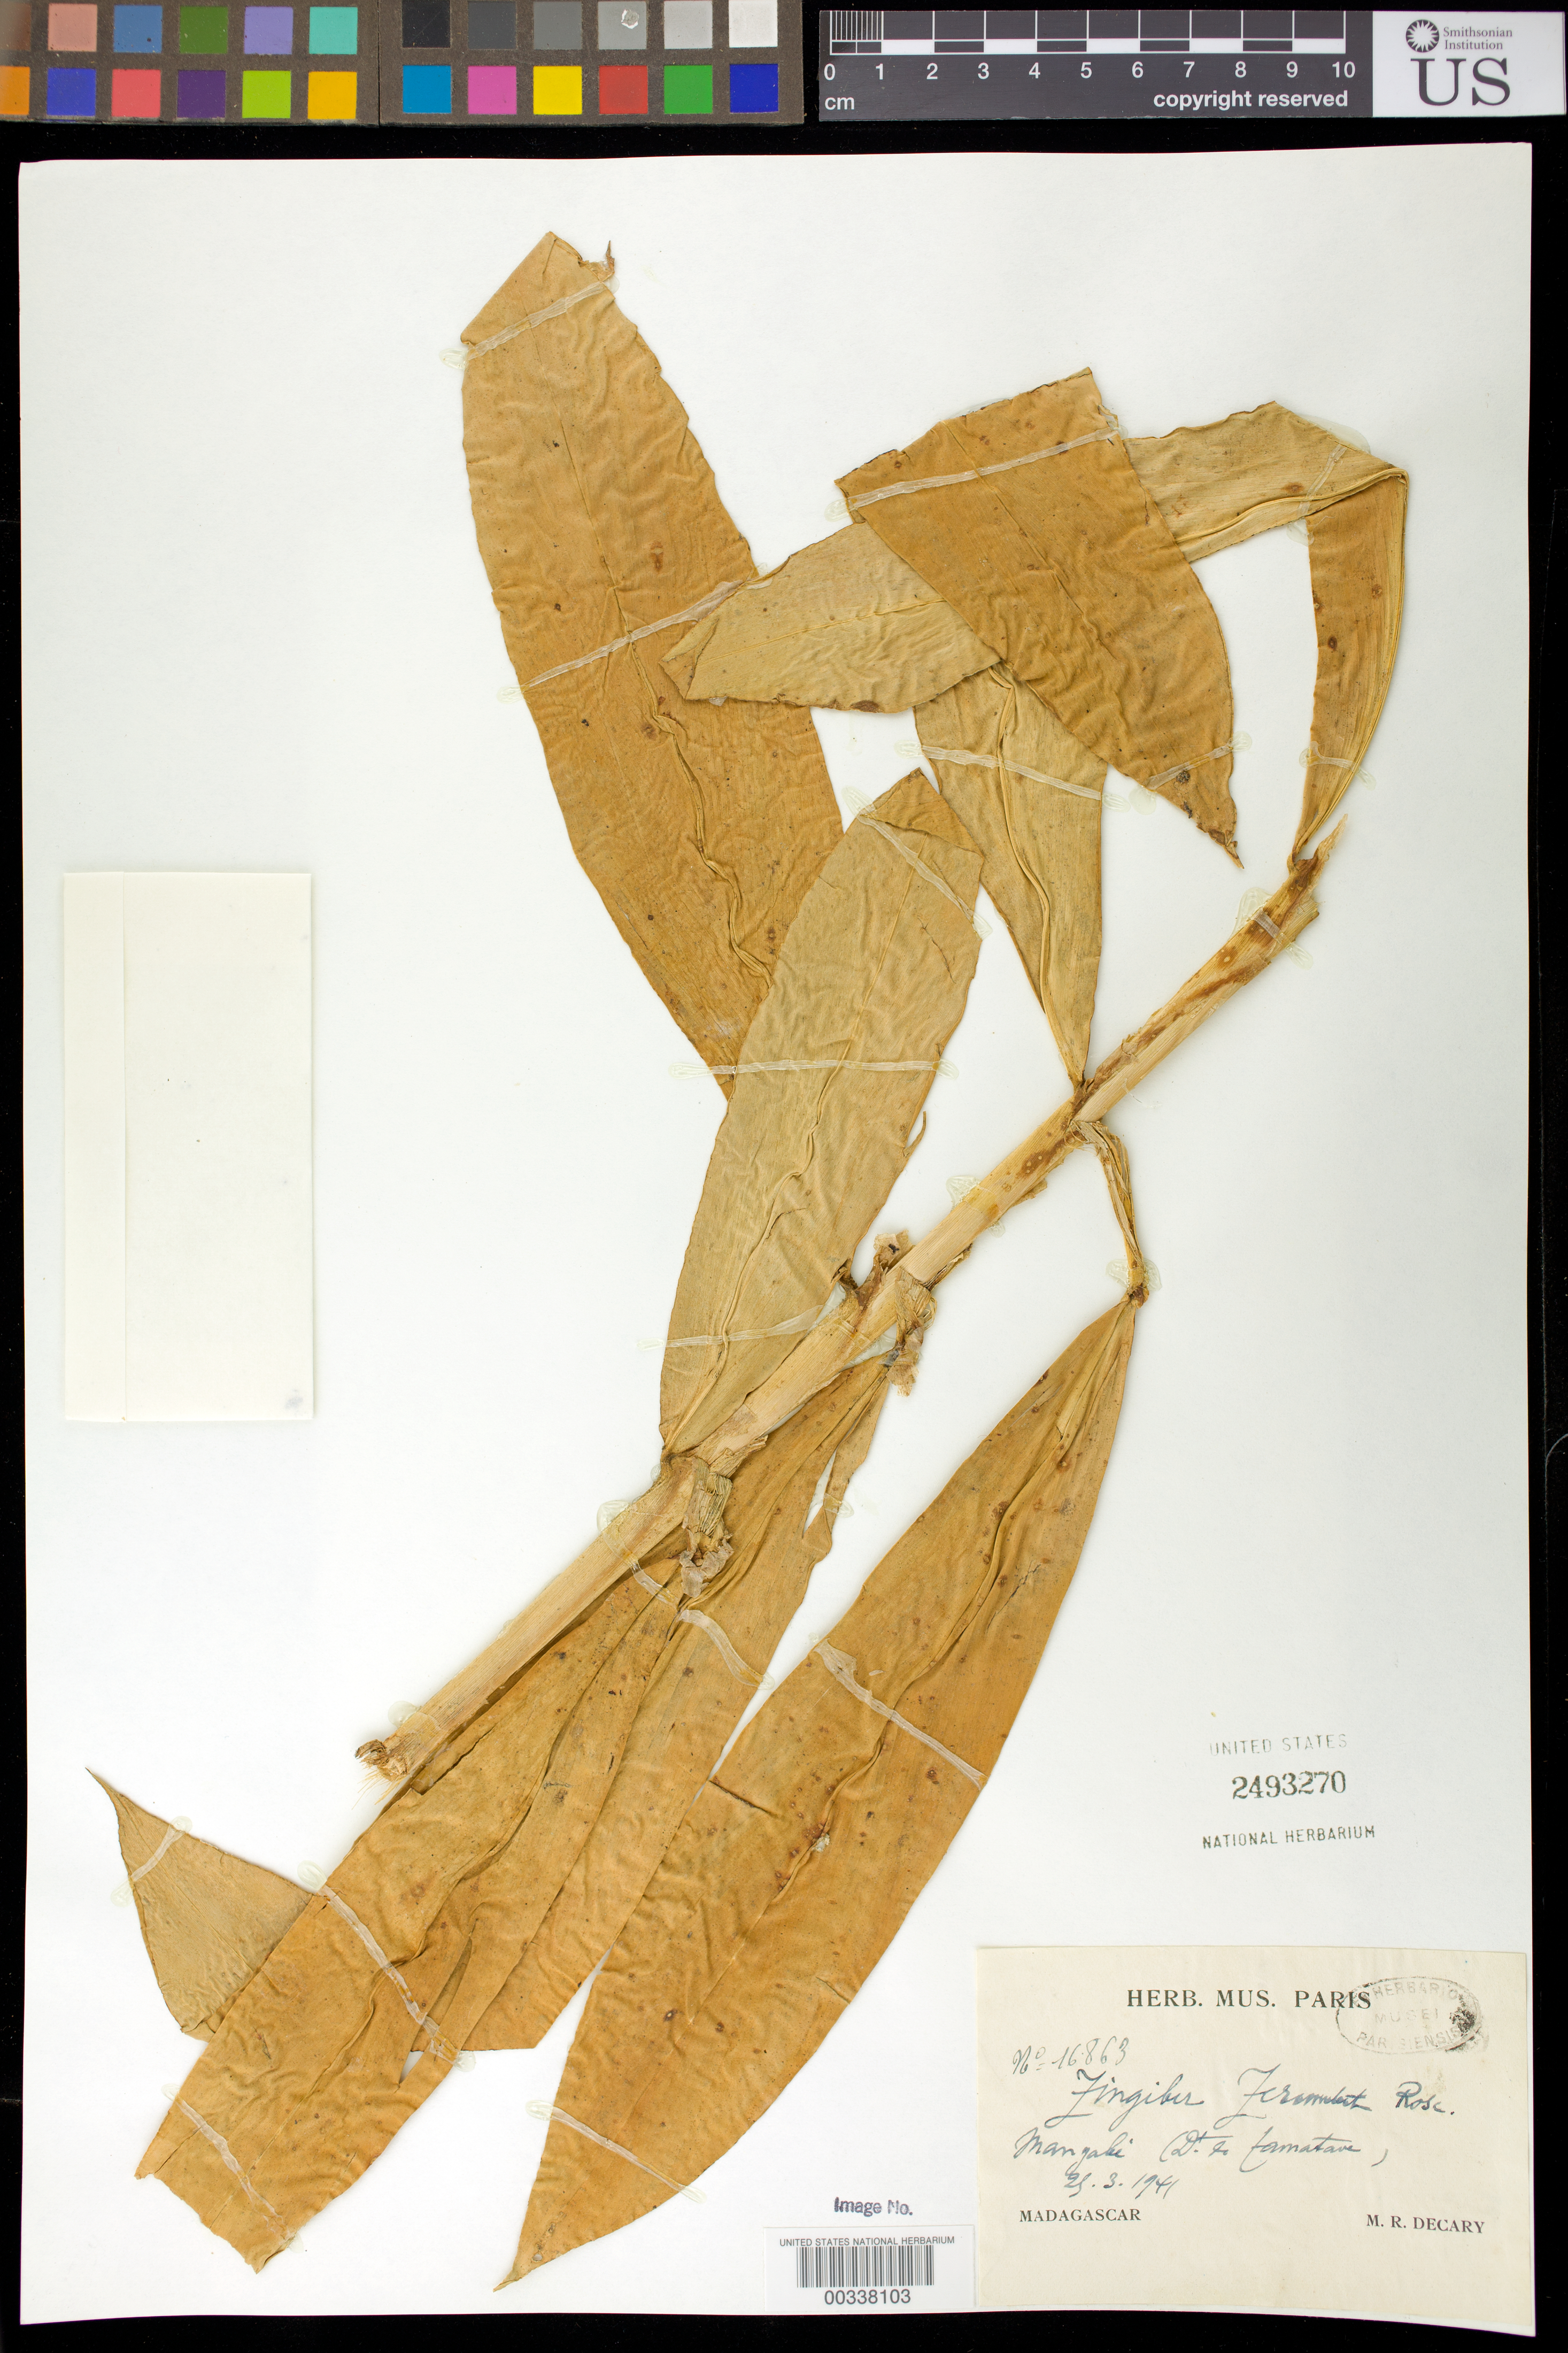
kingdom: Plantae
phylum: Tracheophyta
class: Liliopsida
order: Zingiberales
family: Zingiberaceae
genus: Zingiber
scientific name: Zingiber zerumbet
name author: (L.) Sm.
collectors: R. Decary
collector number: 16863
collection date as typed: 25 Mar 1941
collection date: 1941-03-25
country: Madagascar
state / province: Atsinanana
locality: Manyaki (dt. de tamatave)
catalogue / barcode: US 2493270